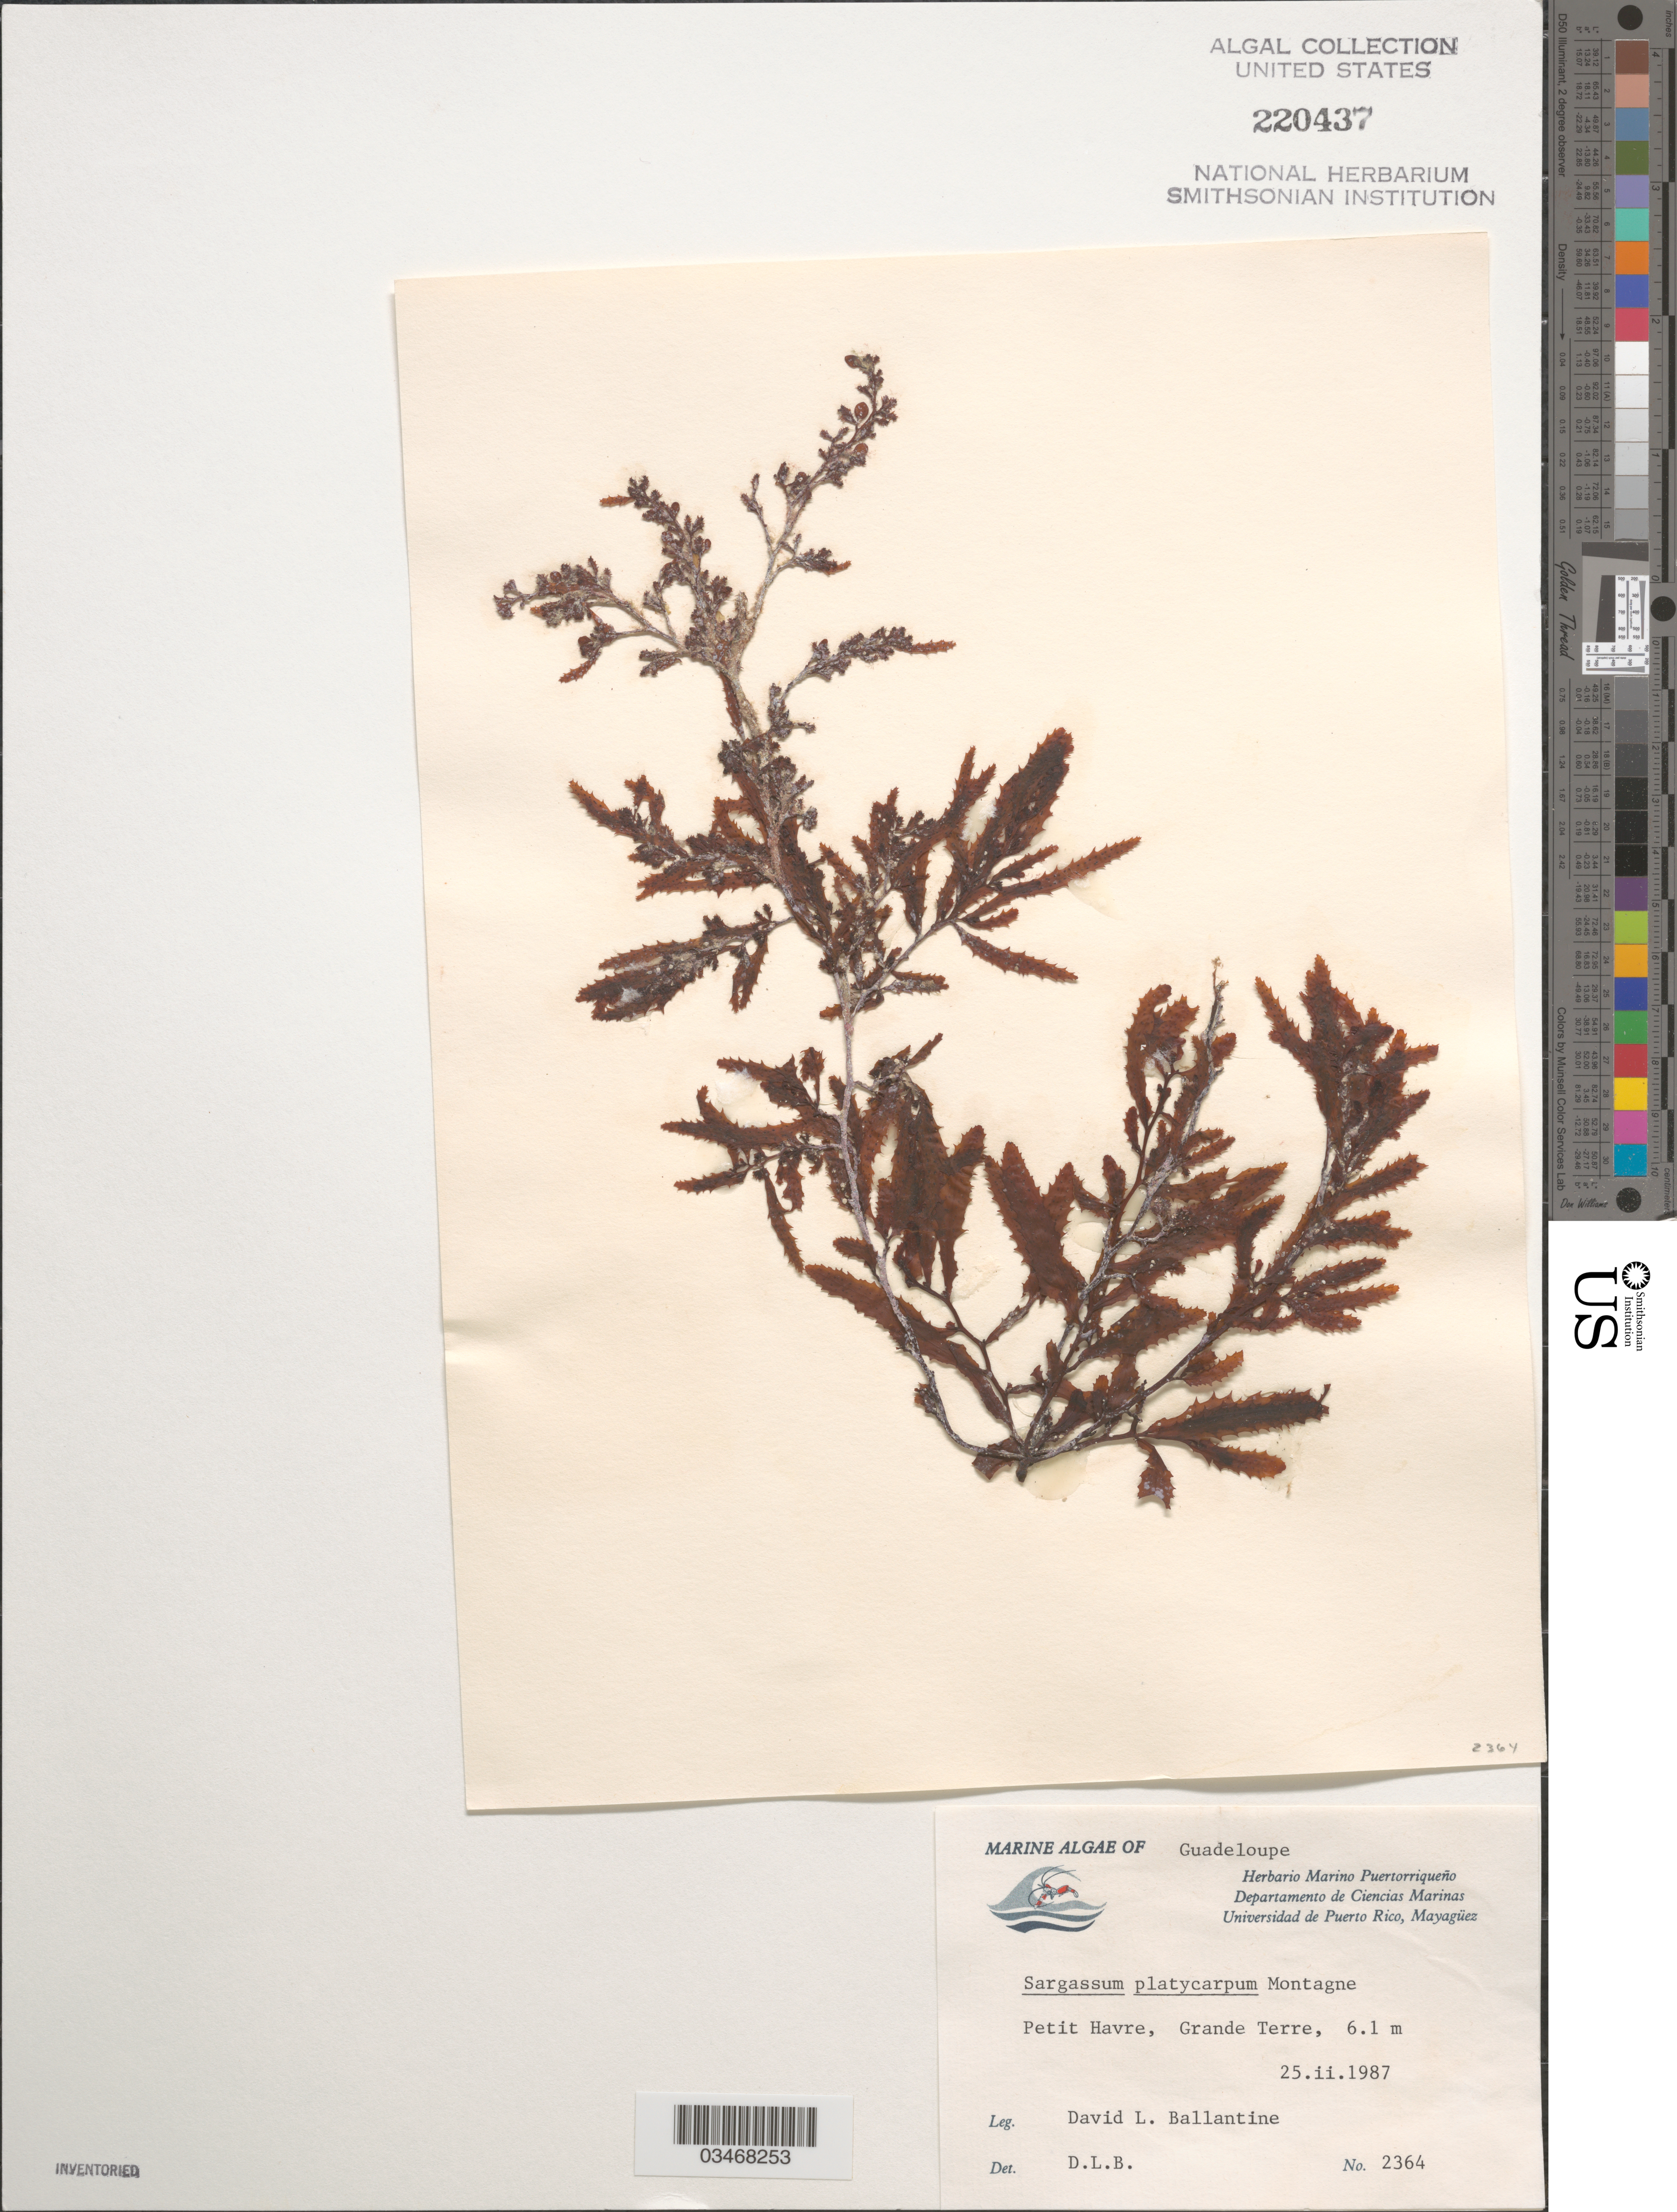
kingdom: Chromista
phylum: Ochrophyta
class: Phaeophyceae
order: Fucales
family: Sargassaceae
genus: Sargassum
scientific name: Sargassum platycarpum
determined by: Ballantine, D. L.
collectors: D.L. Ballantine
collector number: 2364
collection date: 1987-02-25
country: Guadeloupe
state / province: Grande Terre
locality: Petit Havre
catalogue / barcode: US 220437